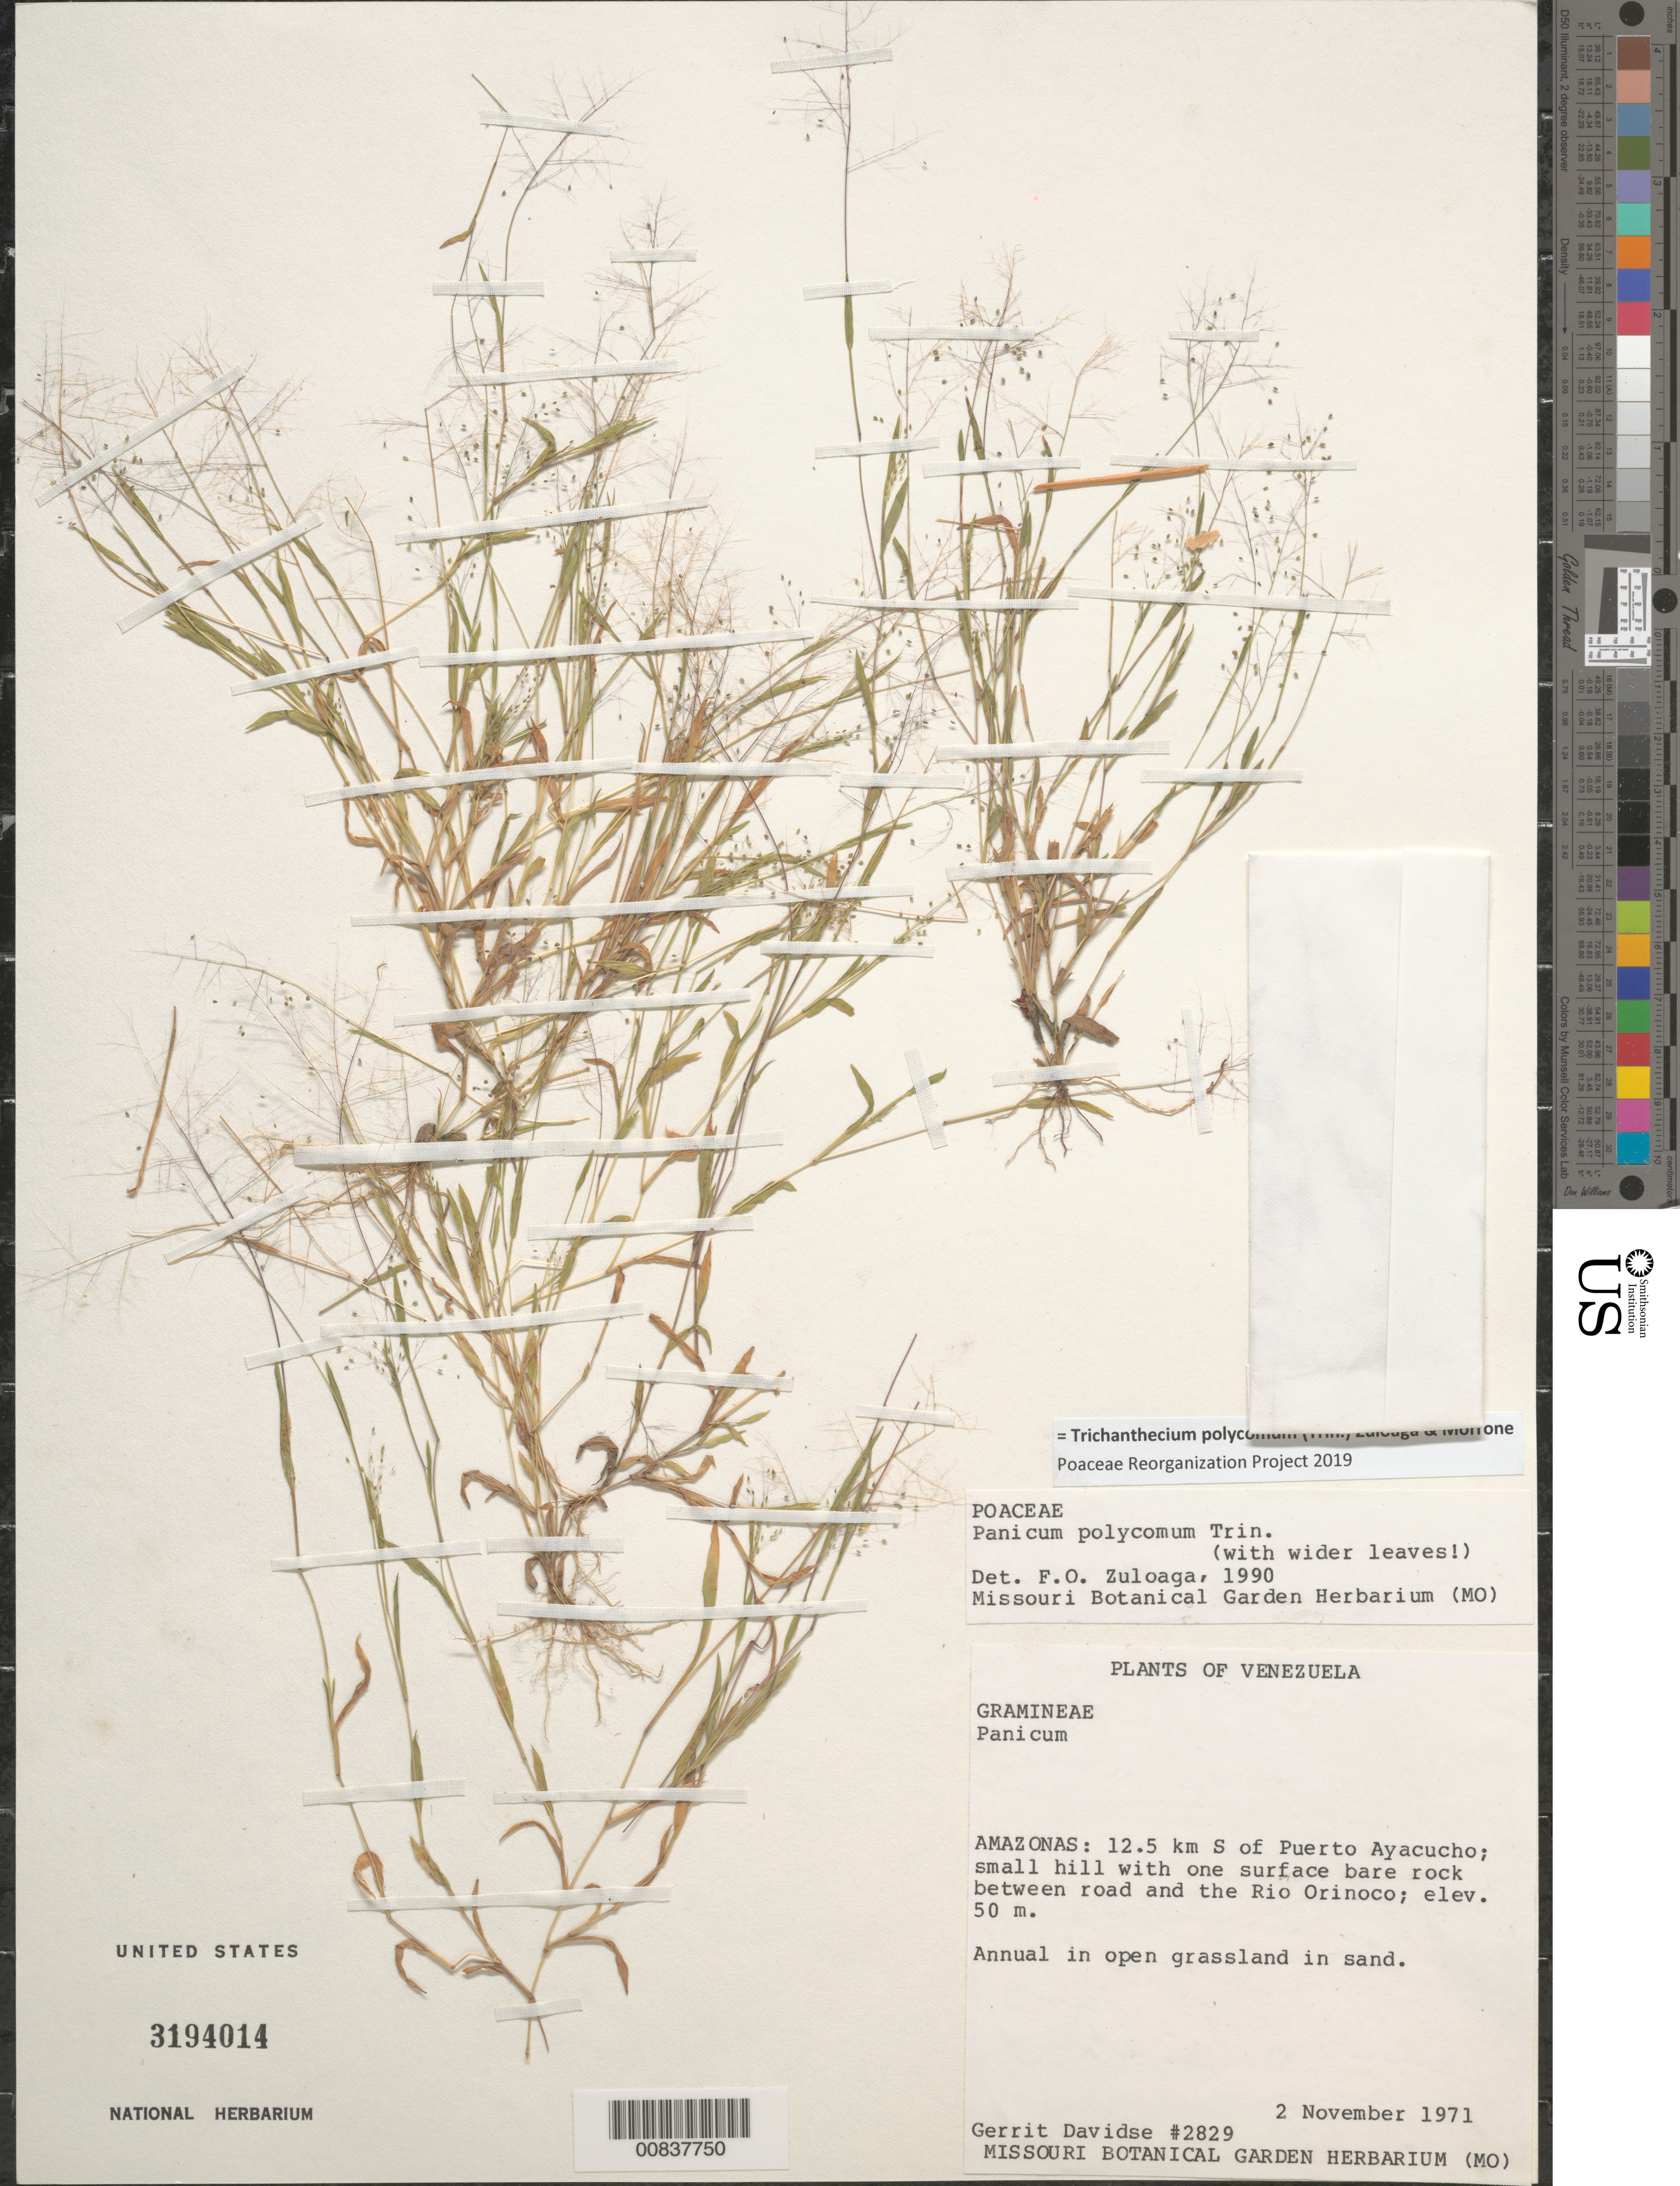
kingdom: Plantae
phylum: Tracheophyta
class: Liliopsida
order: Poales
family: Poaceae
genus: Trichanthecium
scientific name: Trichanthecium polycomum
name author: (Trin.) Zuloaga & Morrone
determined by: Poaceae Reorganization Project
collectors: G. Davidse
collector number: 2829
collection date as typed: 2-Nov-71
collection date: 1971-11-02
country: Venezuela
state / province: Amazonas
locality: Puerto Ayacucho, 12.5 km S of; Río Orinoco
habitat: Small hill with one surface bare rock between road and river; open grassland in sand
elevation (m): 50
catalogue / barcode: US 3194014